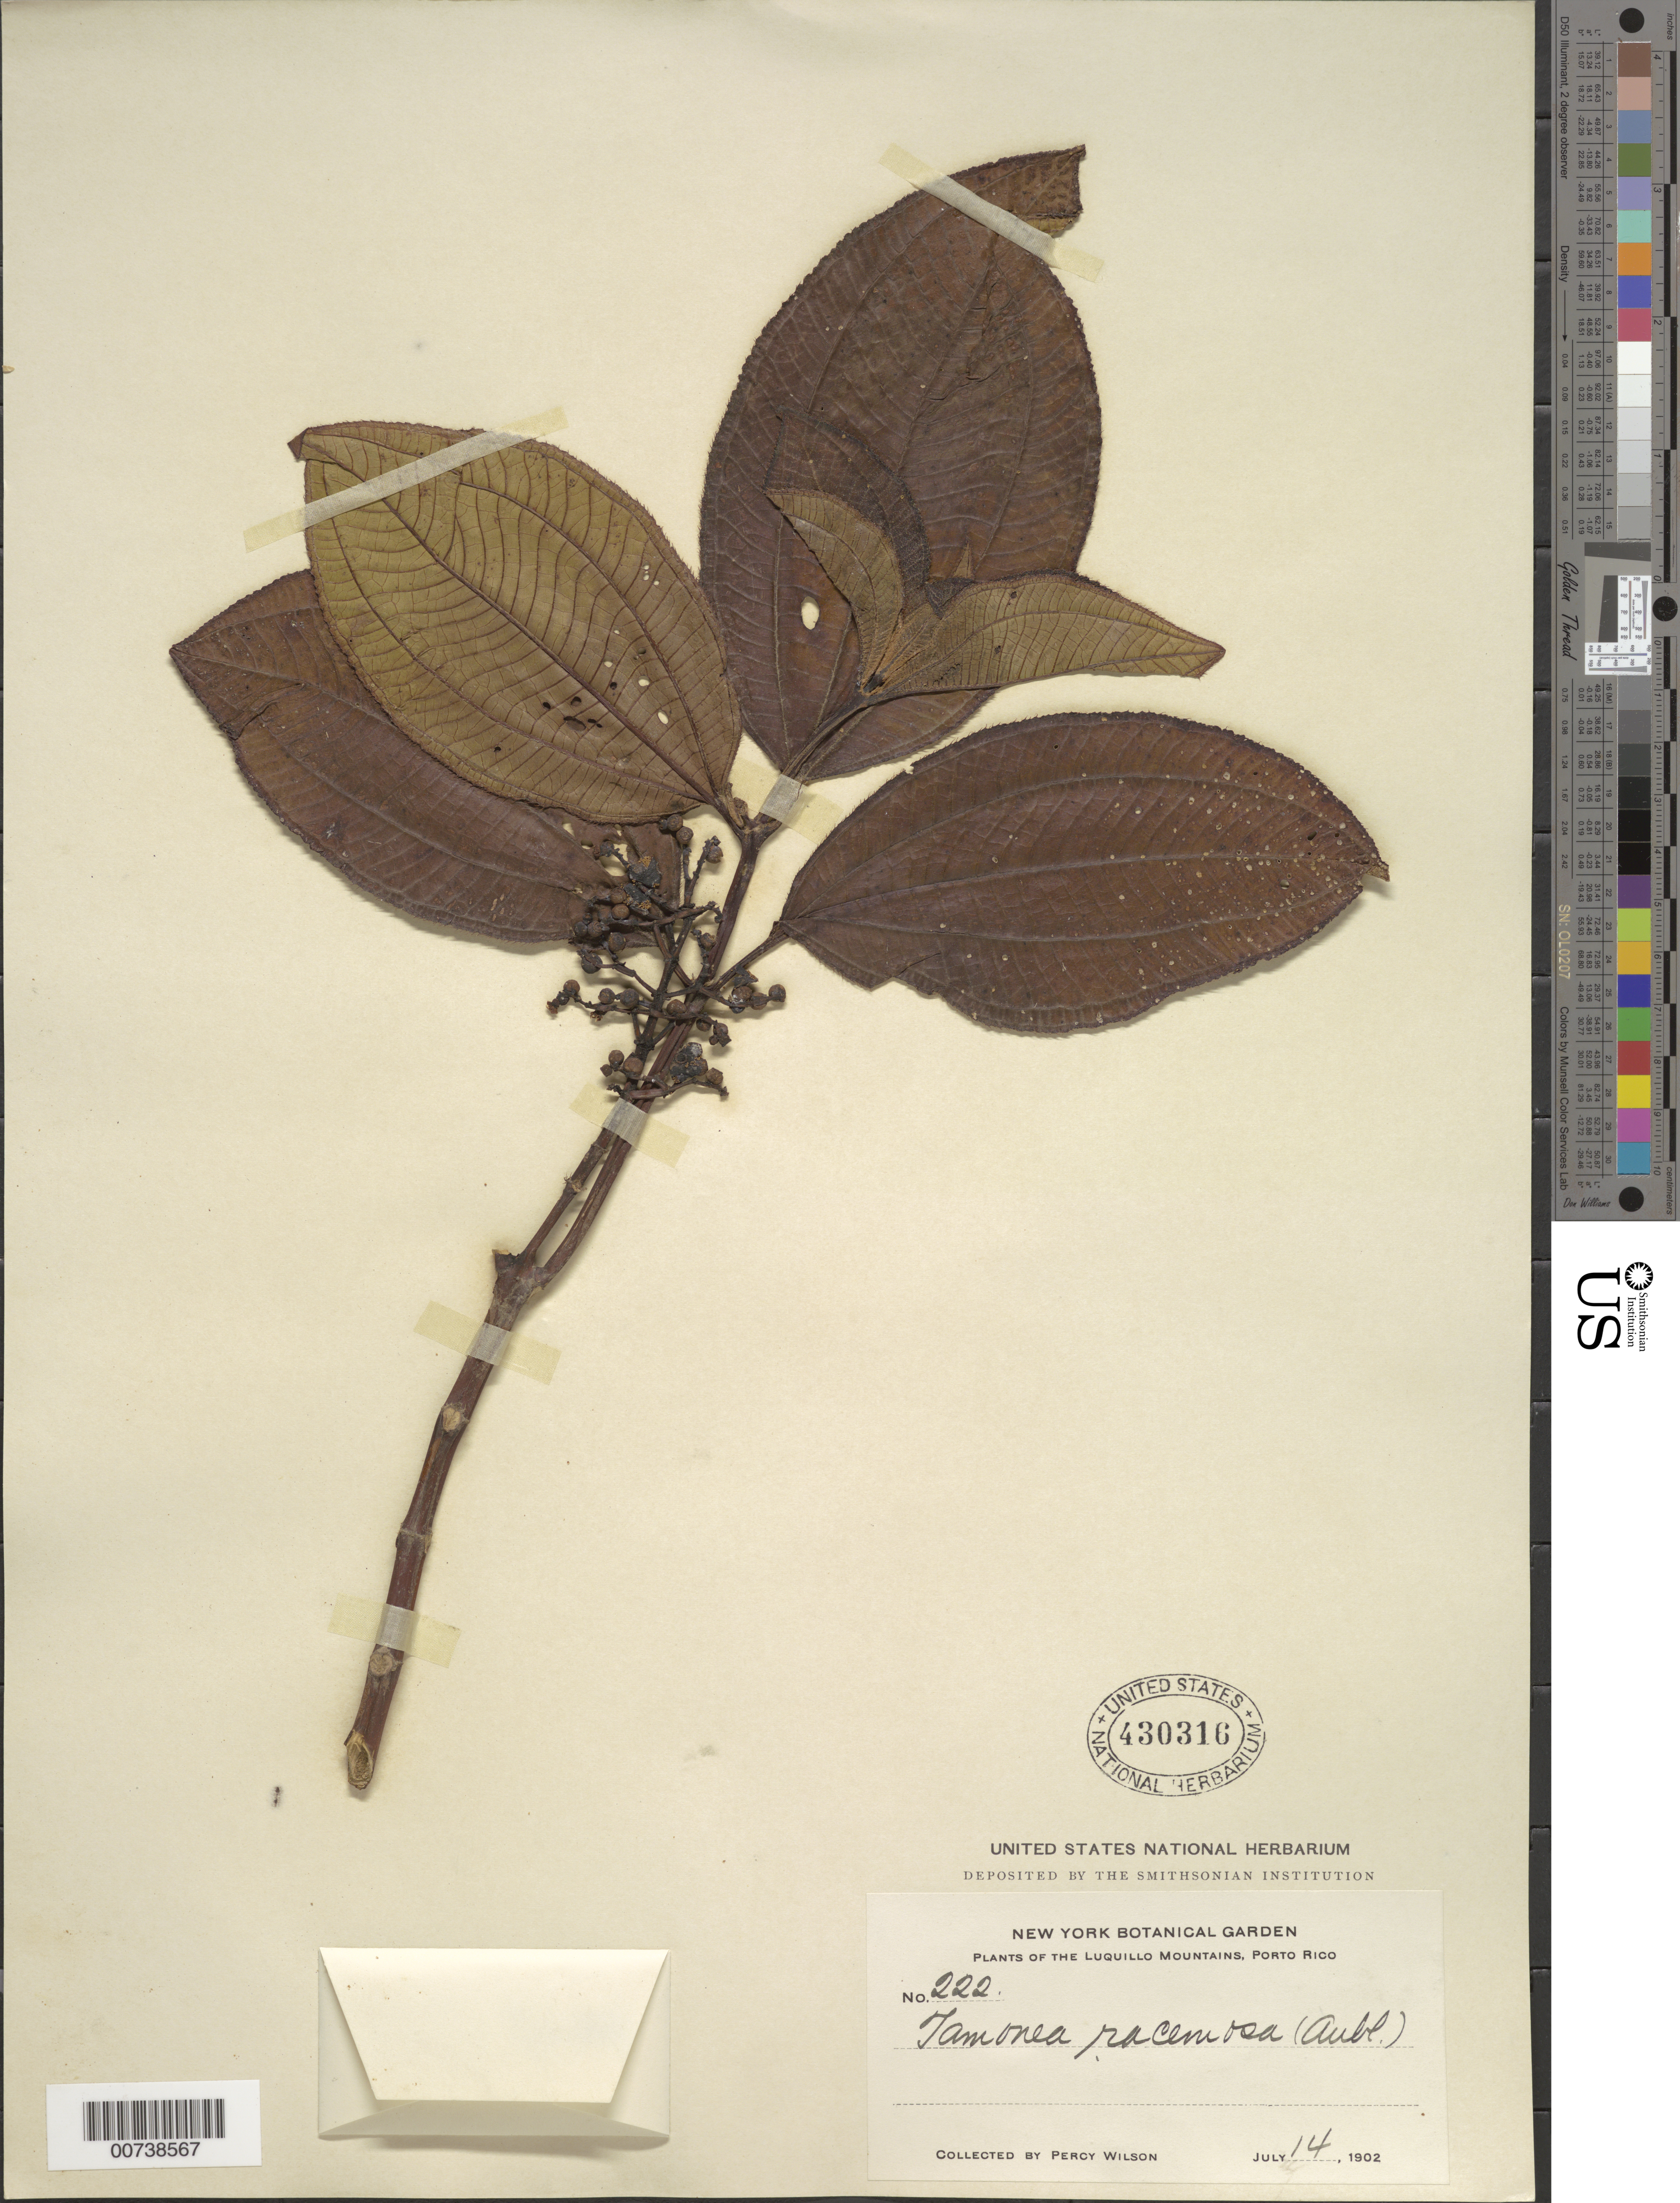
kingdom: Plantae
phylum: Tracheophyta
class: Magnoliopsida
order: Myrtales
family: Melastomataceae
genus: Miconia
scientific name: Miconia racemosa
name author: (Aubl.) DC.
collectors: P. Wilson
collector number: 222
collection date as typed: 14 Jul 1902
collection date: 1902-07-14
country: Puerto Rico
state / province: Luquillo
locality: Luquillo Mountains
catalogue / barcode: US 430316